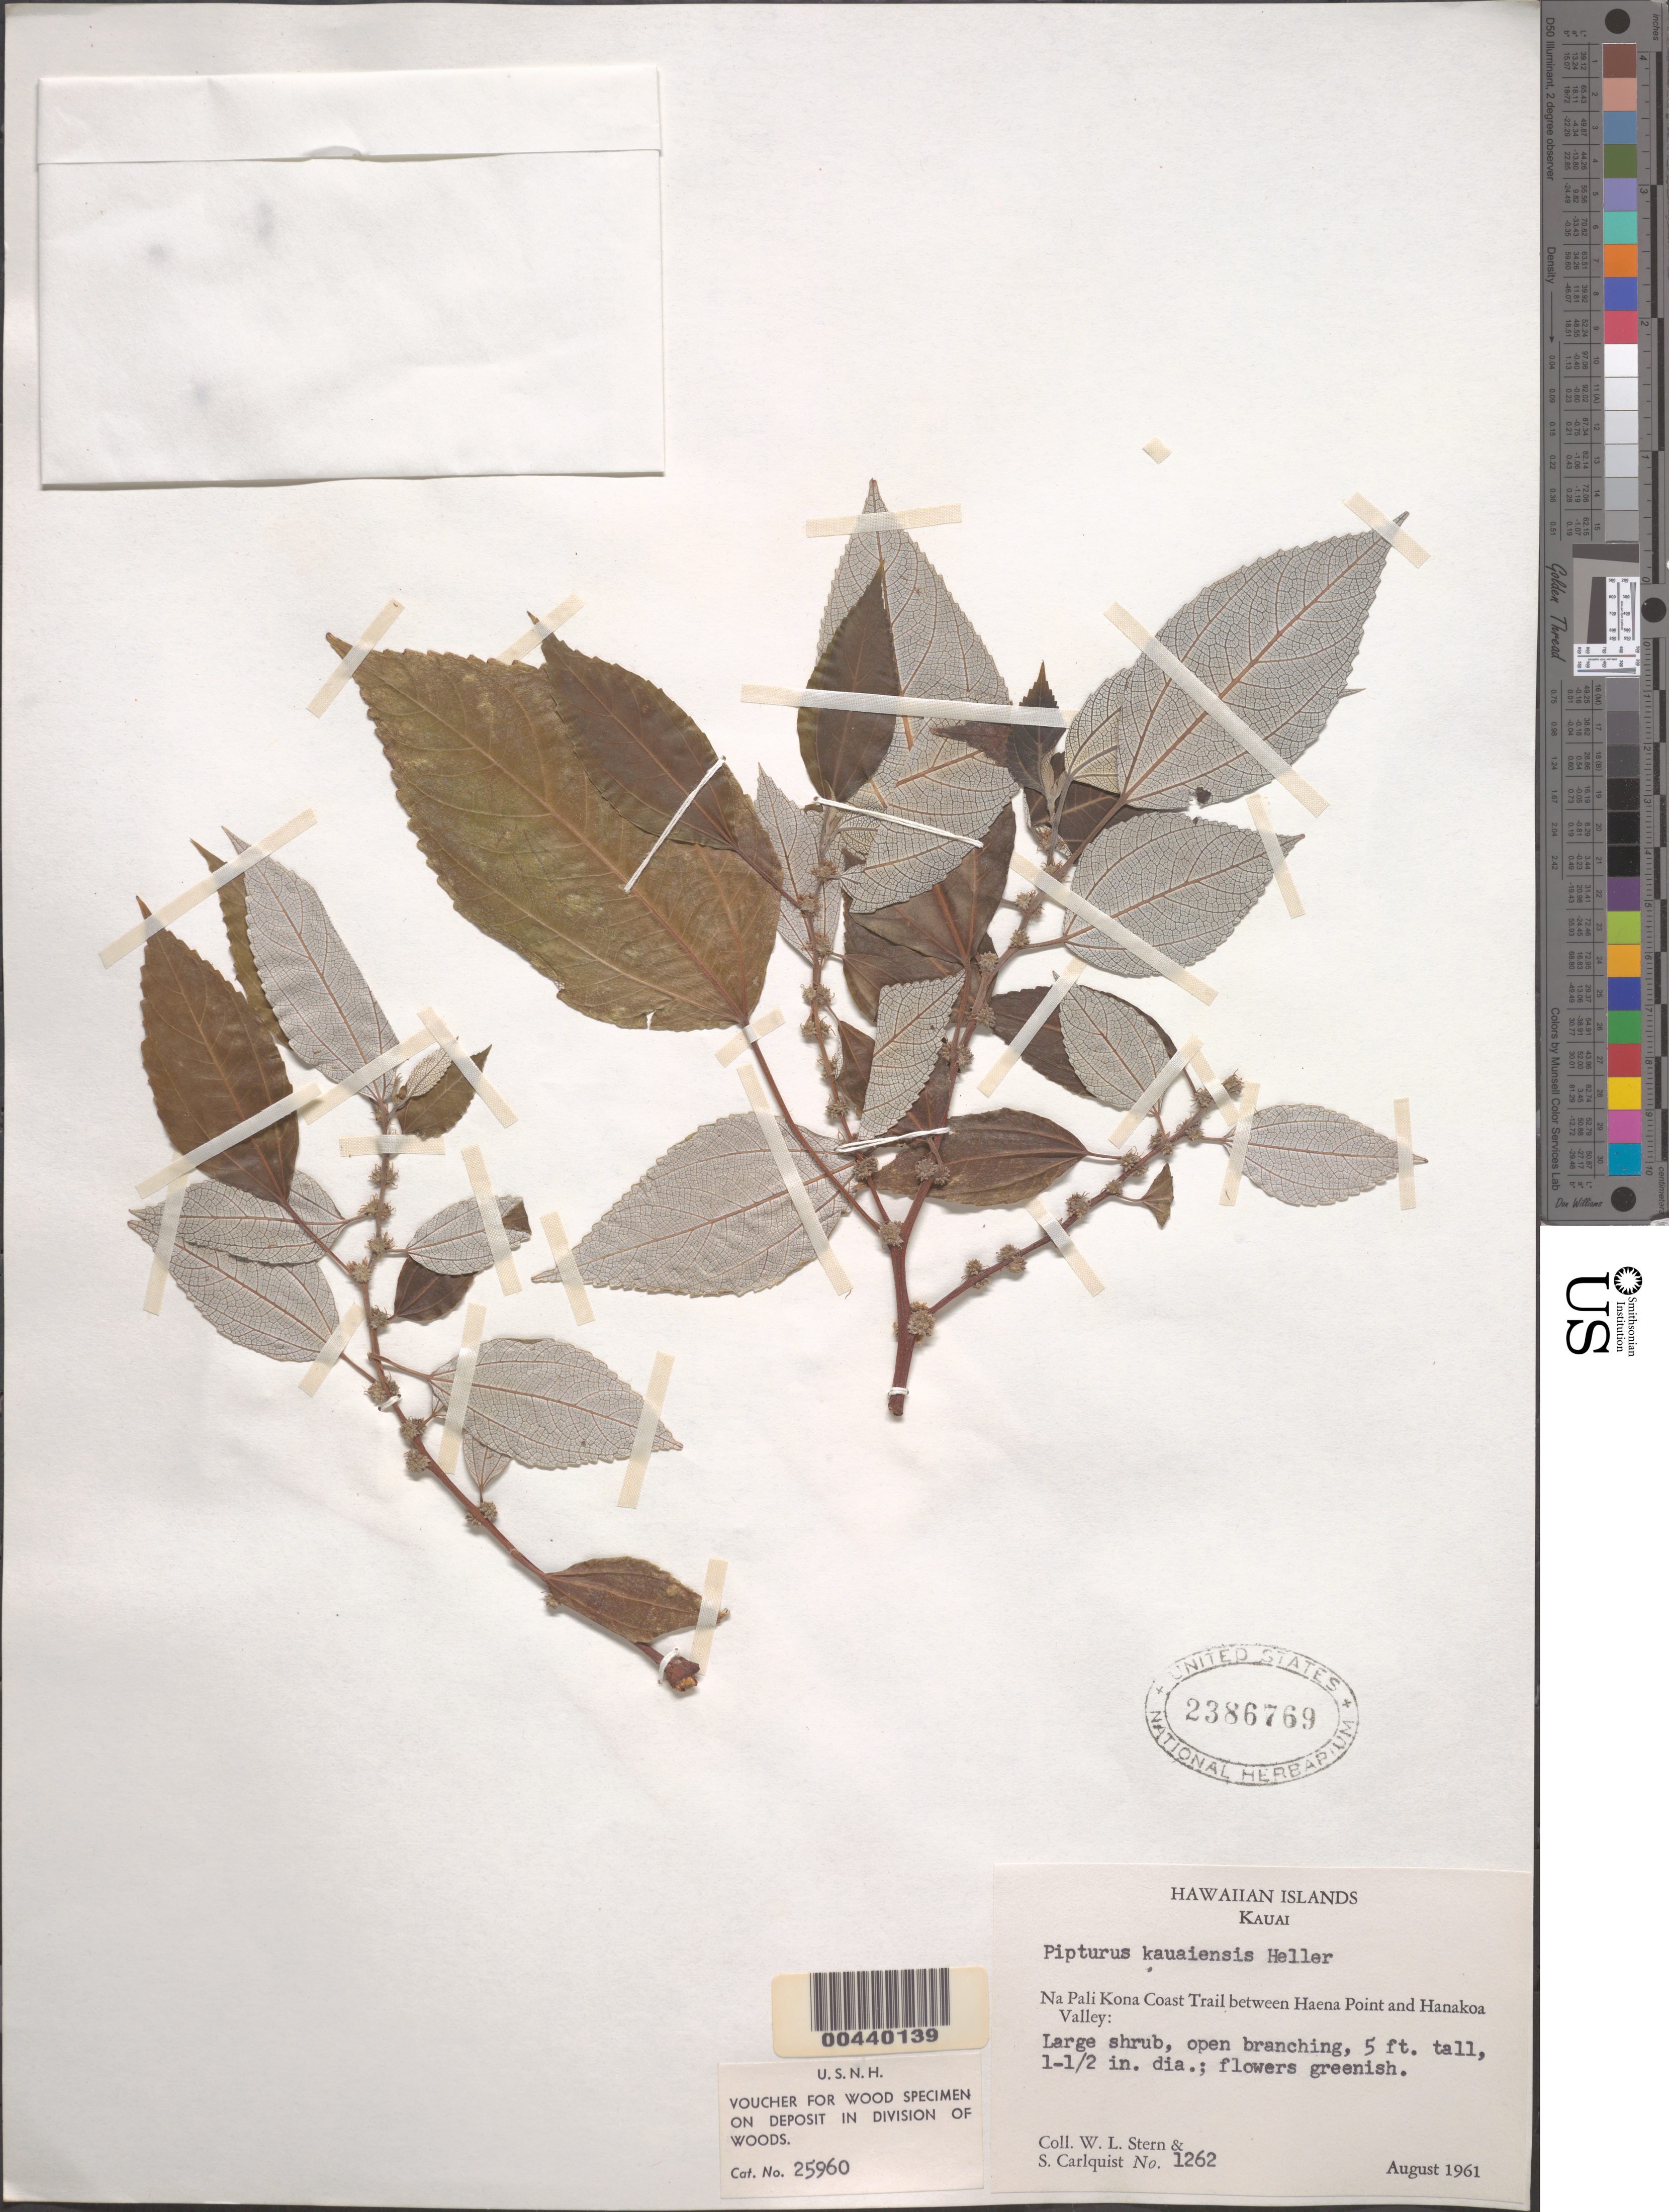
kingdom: Plantae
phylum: Tracheophyta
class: Magnoliopsida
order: Rosales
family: Urticaceae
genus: Pipturus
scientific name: Pipturus kauaiensis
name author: A. Heller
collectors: W. L. Stern & S. Carlquist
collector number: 1262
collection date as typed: Aug 1961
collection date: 1961-08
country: United States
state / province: Hawaii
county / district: Kauai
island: Kaua'i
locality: Na Pali Kona Coast Trail between Haena Point and Hanakoa Valley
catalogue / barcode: US 2386769